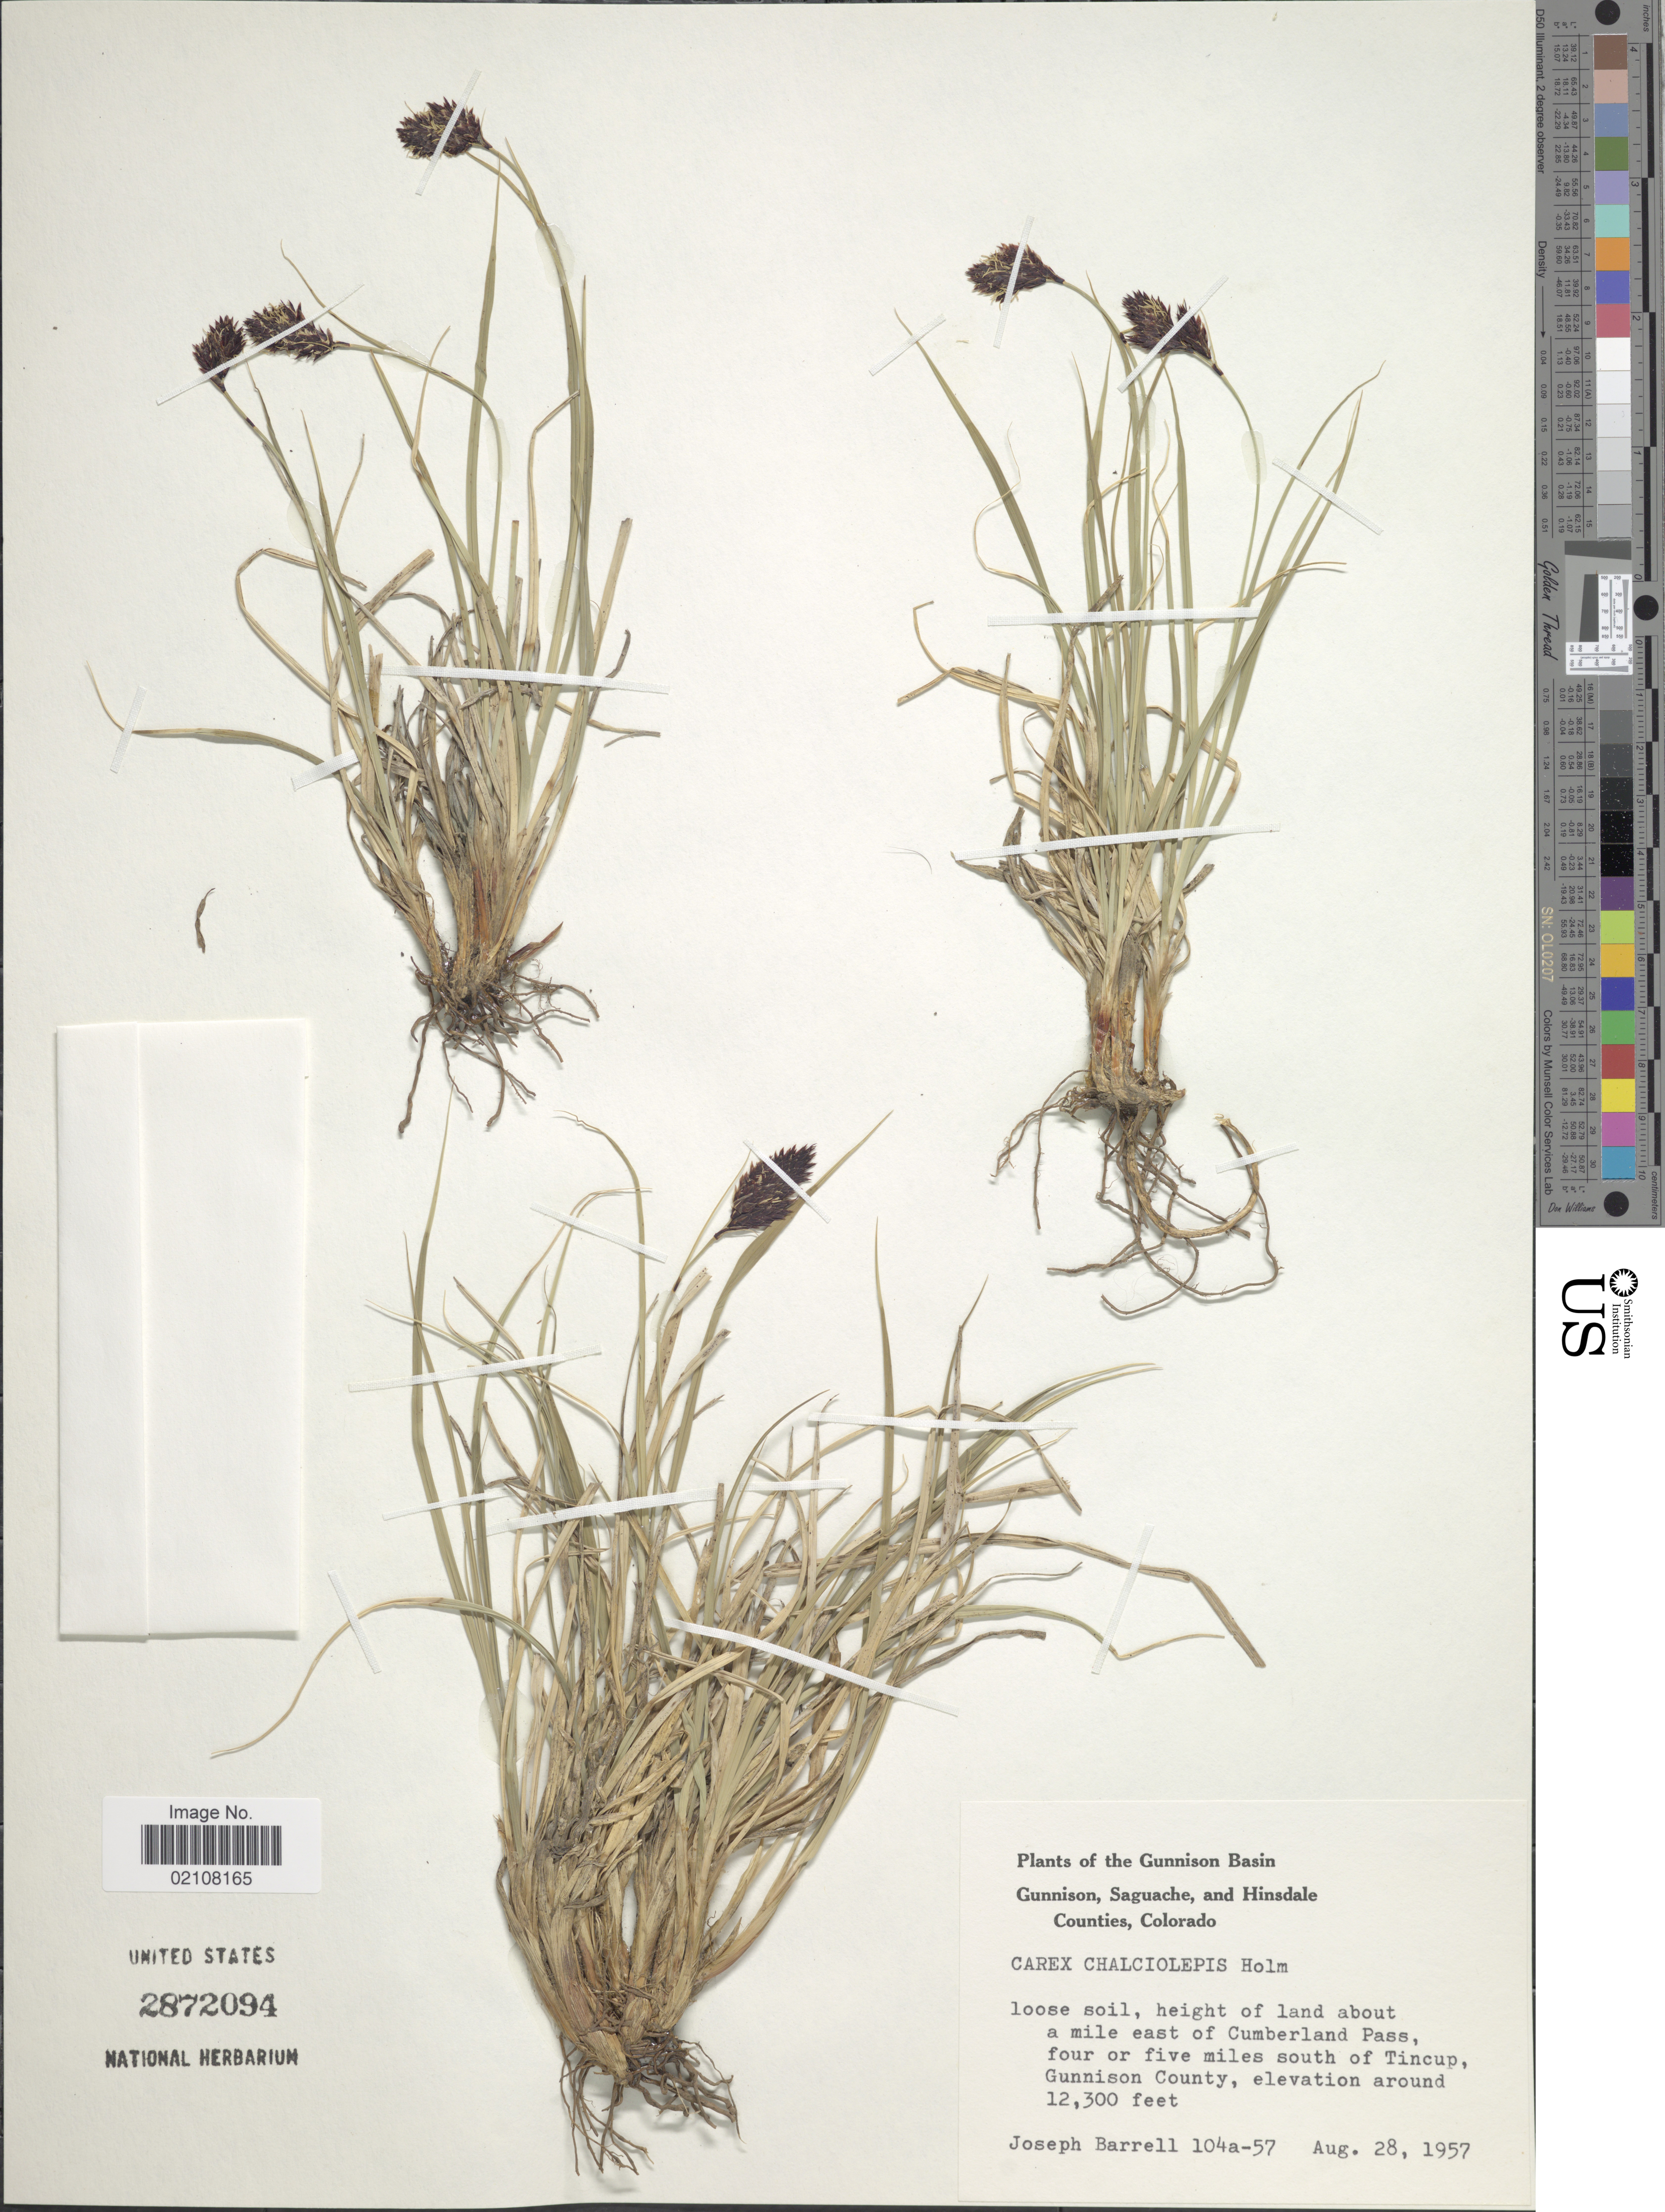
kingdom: Plantae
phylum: Tracheophyta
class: Liliopsida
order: Poales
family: Cyperaceae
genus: Carex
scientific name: Carex chalciolepis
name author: Holm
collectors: J. Barrell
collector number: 104a-57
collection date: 1957-08-28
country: United States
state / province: Colorado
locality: Gunnison Basin, Gunnison, Saguache, and Hinsdale Counties, loose soil, height of land about a mile east of Cumberland Pass, four or five miles south of Tincup, Gunnison County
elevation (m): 3749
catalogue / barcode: US 2872094